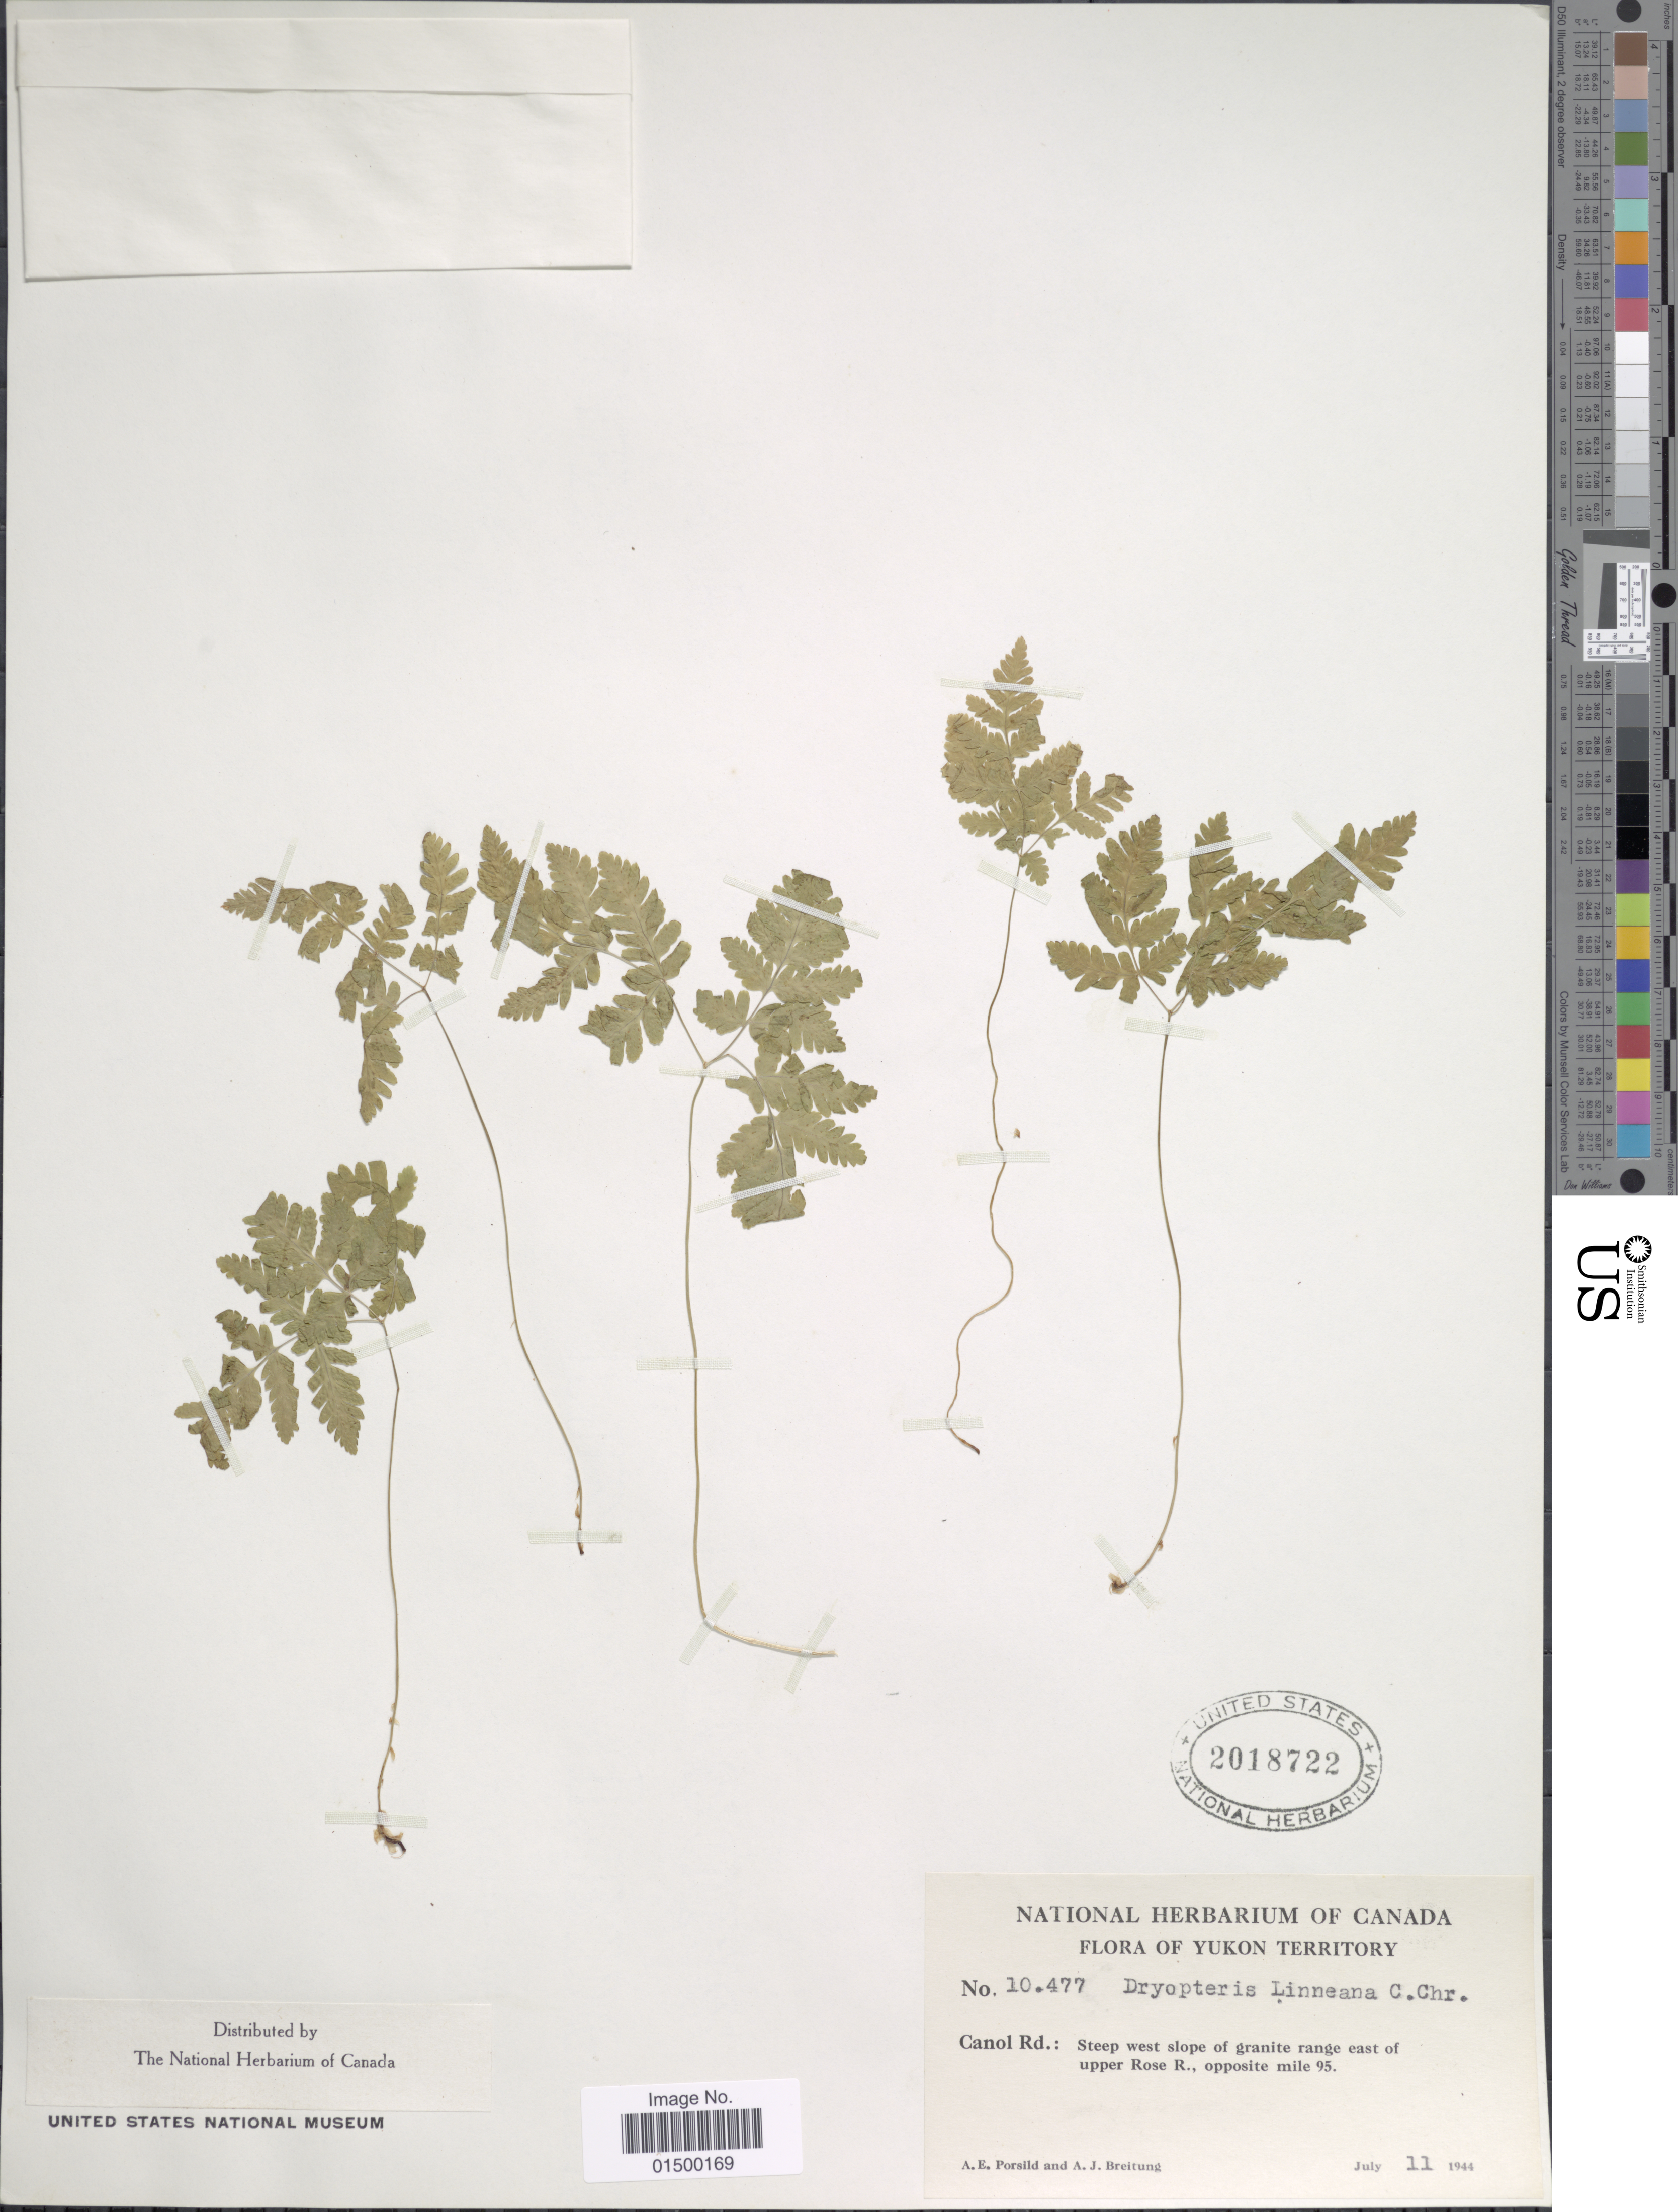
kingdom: Plantae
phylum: Tracheophyta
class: Polypodiopsida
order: Polypodiales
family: Cystopteridaceae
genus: Gymnocarpium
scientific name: Gymnocarpium disjunctum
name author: (Rupr.) Ching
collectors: A. E. Porsild & A. Breitung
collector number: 10477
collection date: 1944-07-11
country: Canada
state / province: Yukon Territory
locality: Canol Rd.: Steep west slope of granite range east of upper Rose R., opposite mile 95.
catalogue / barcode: US 2018722